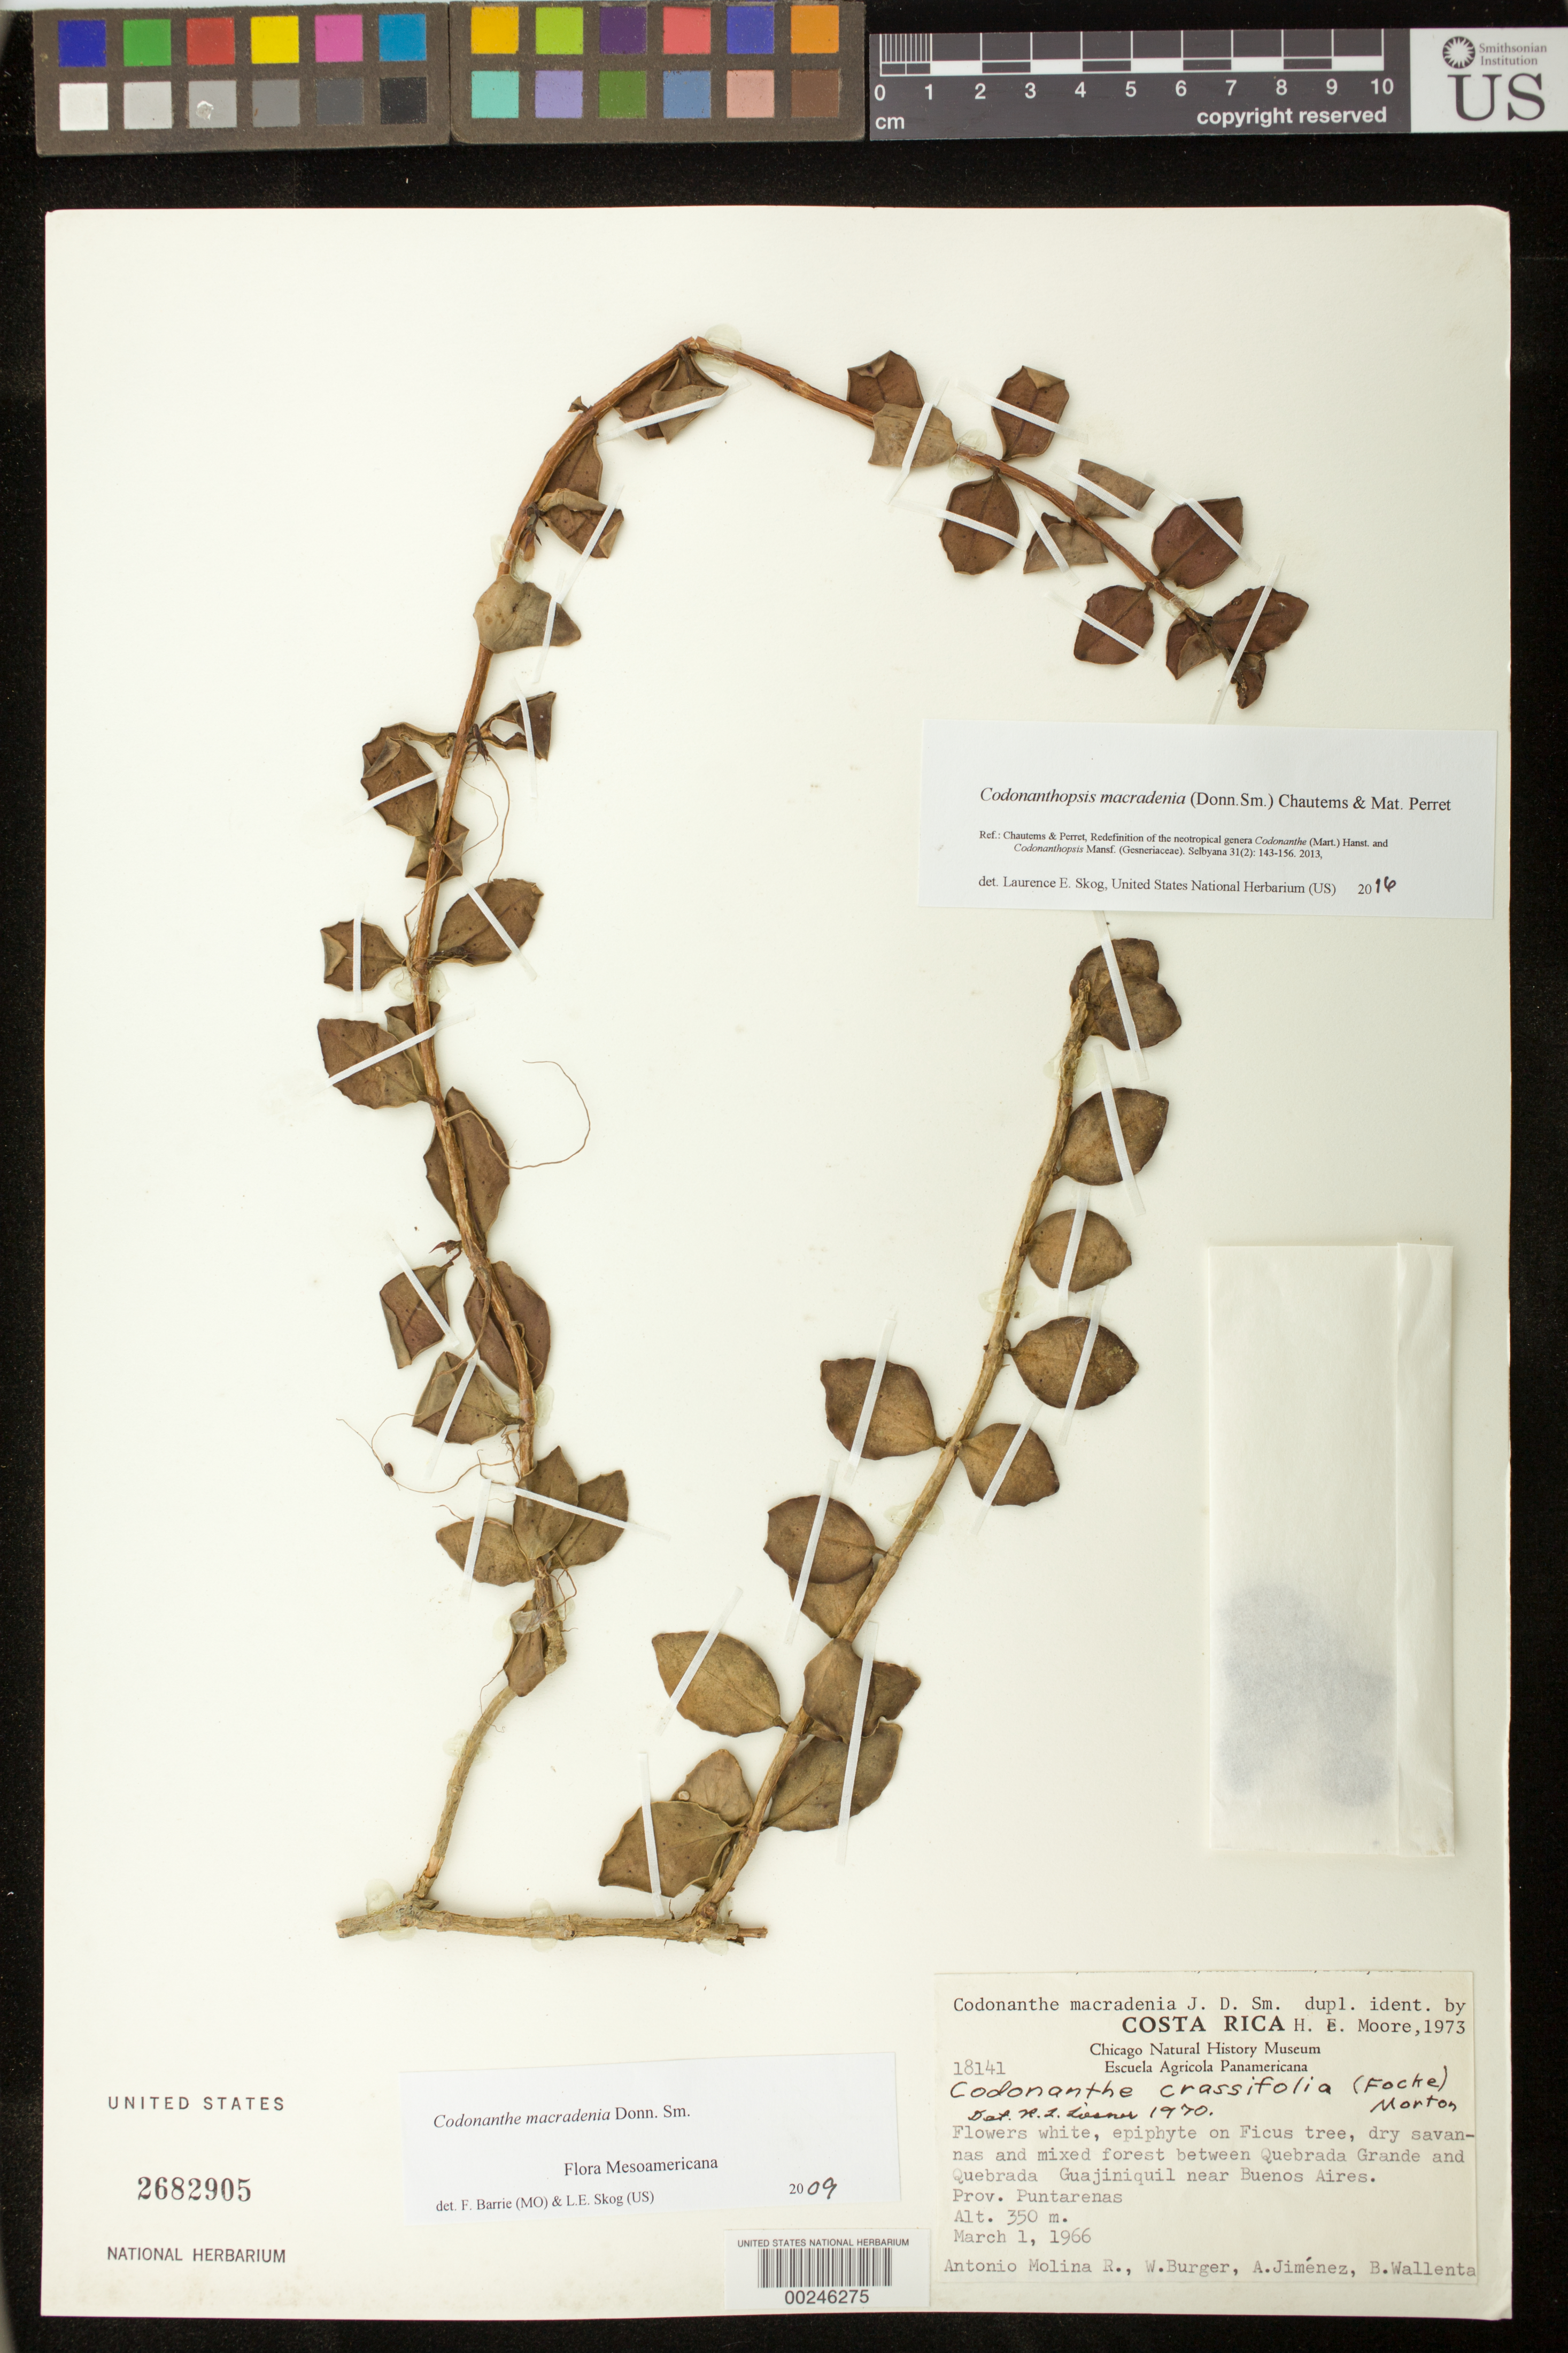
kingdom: Plantae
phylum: Tracheophyta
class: Magnoliopsida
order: Lamiales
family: Gesneriaceae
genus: Codonanthopsis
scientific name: Codonanthopsis macradenia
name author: (Donn. Sm.) Chautems & Mat.Perret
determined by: Skog, Laurence E.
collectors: A. Molina R., W. Burger, A. Jimenez & B. Wallenta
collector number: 18141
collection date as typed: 01 Mar 1966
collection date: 1966-03-01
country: Costa Rica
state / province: Puntarenas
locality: Between Quebrada Grande and Quebrada Guajiniquil near Buenos Aires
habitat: dry savannas and mixed forest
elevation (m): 350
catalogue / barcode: US 2682905